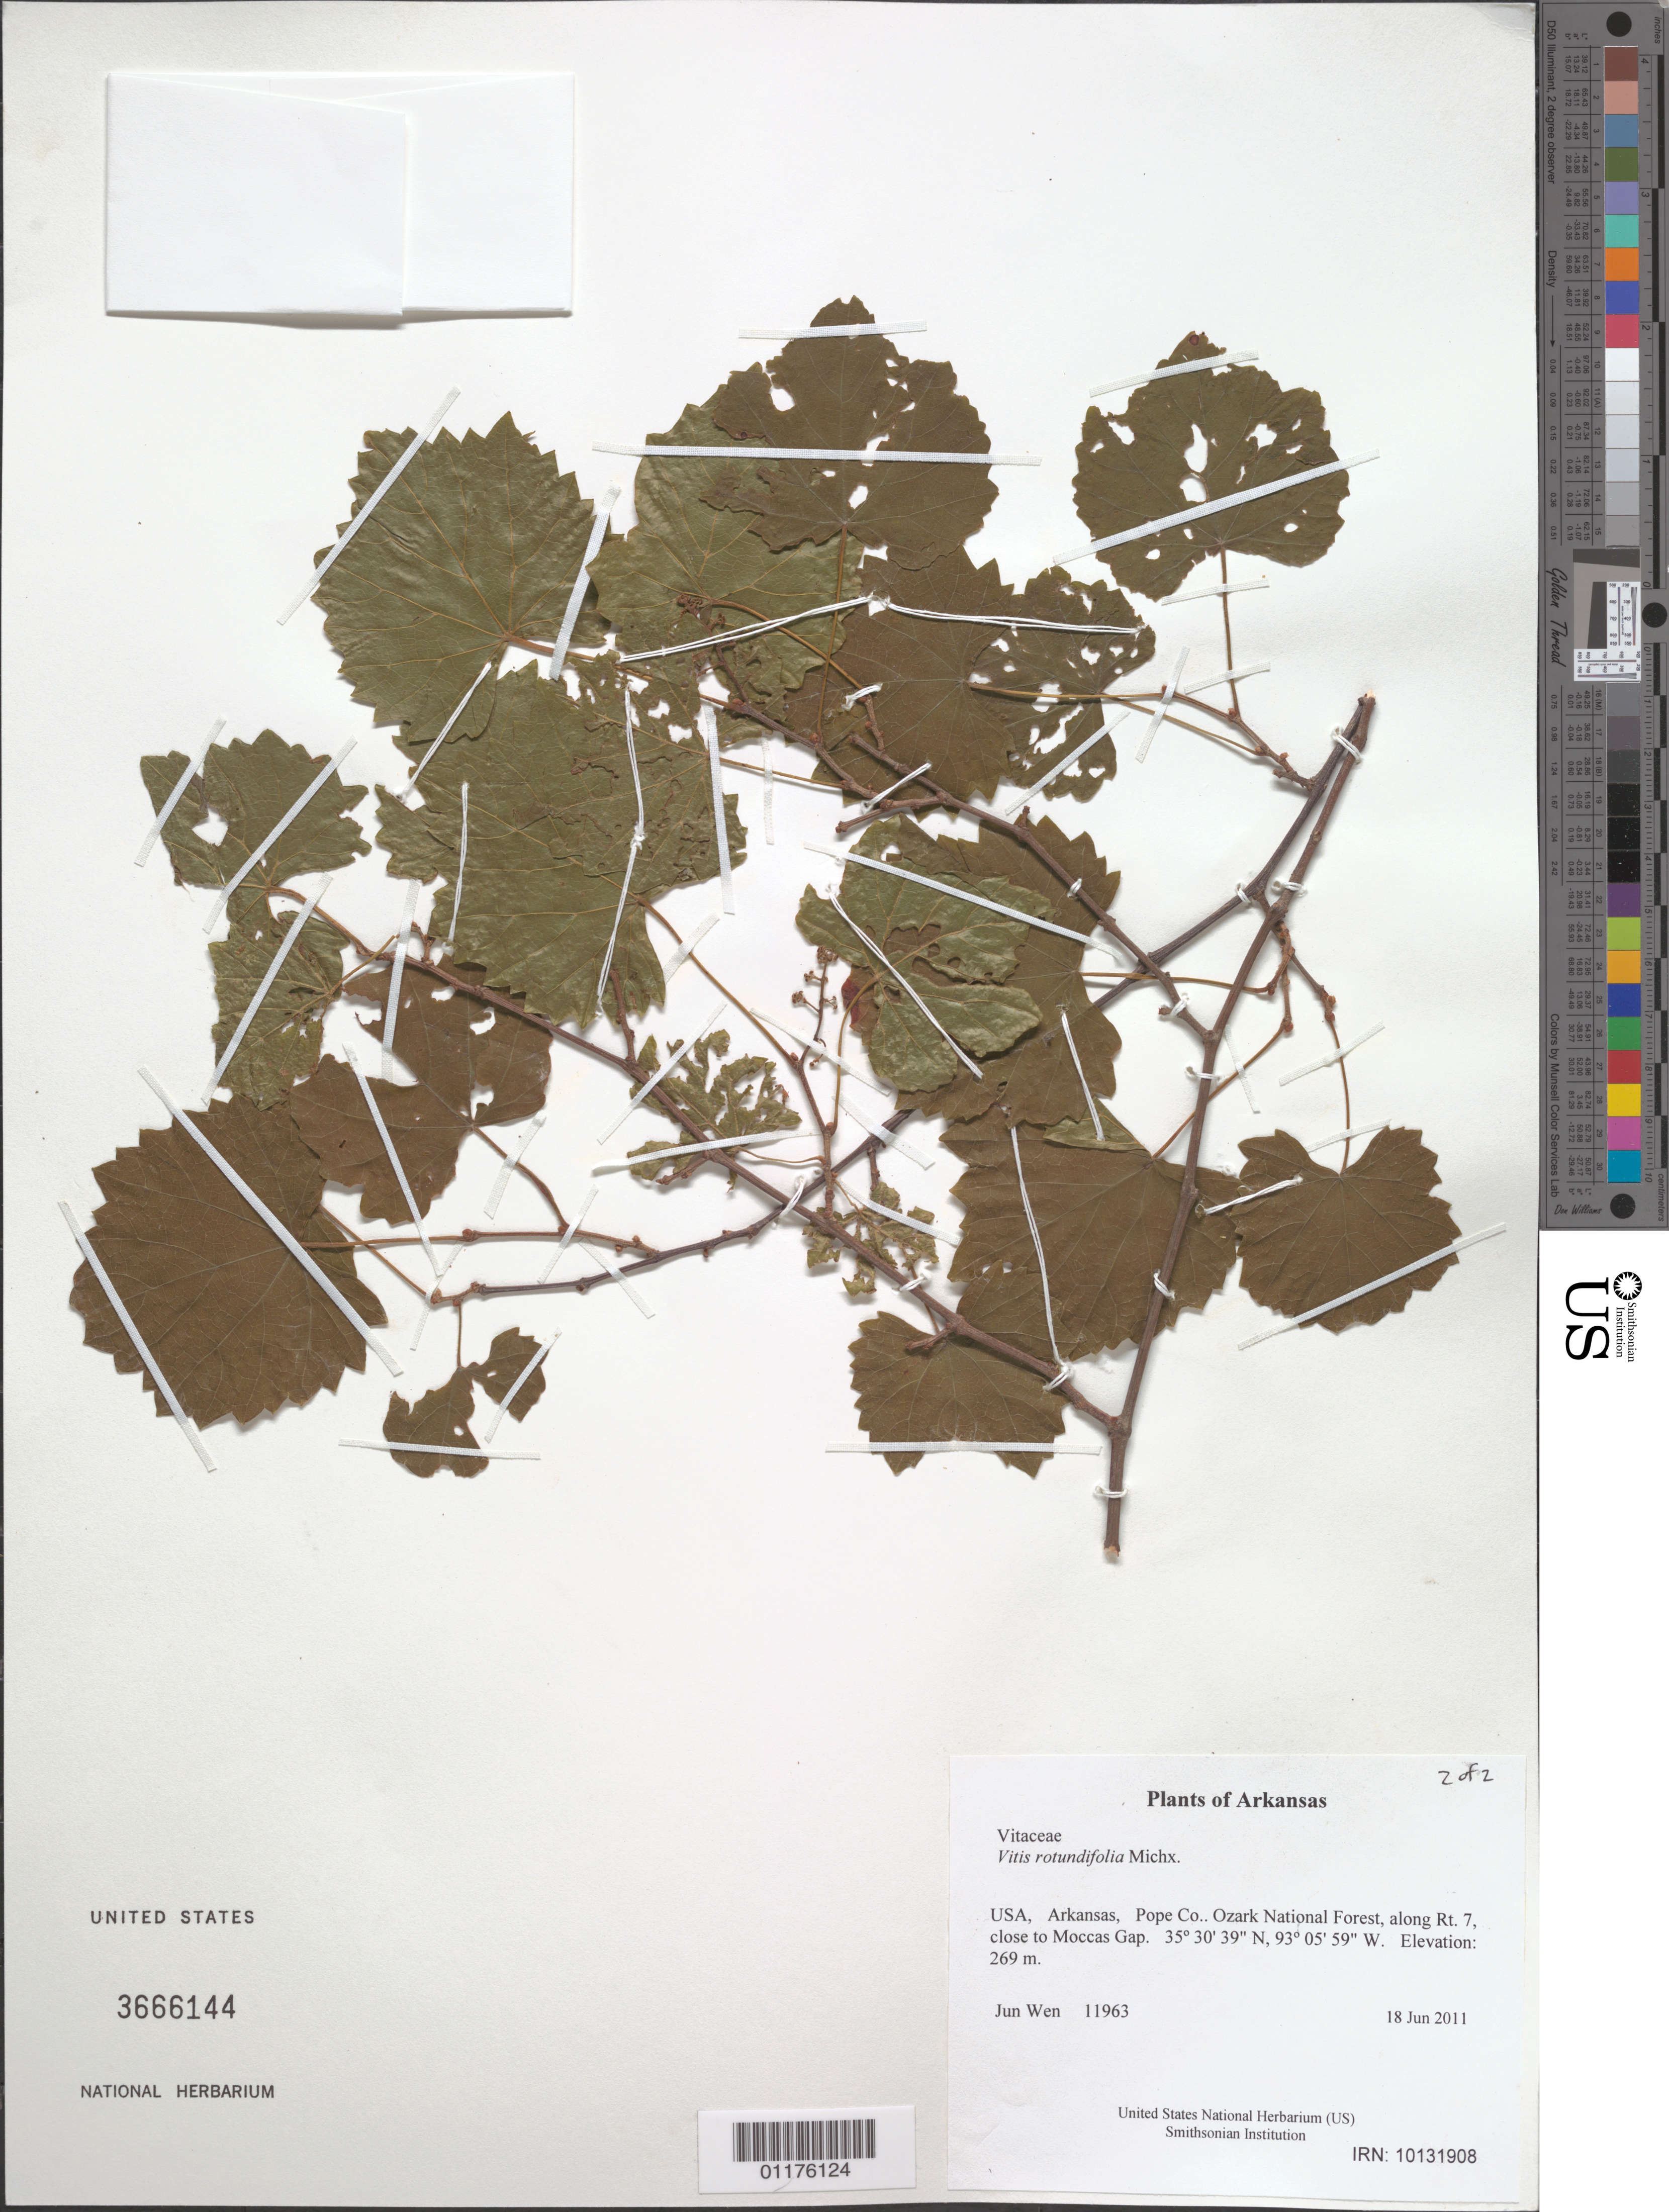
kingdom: Plantae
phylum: Tracheophyta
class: Magnoliopsida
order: Vitales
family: Vitaceae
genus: Vitis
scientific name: Vitis rotundifolia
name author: Michx.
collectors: J. Wen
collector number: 11963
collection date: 2011-06-18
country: United States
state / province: Arkansas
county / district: Pope Co.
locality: Ozark National Forest, along Rt. 7, close to Moccas Gap.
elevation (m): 269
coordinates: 35 30.648 N, 93 05.976 W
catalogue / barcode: US 3666144